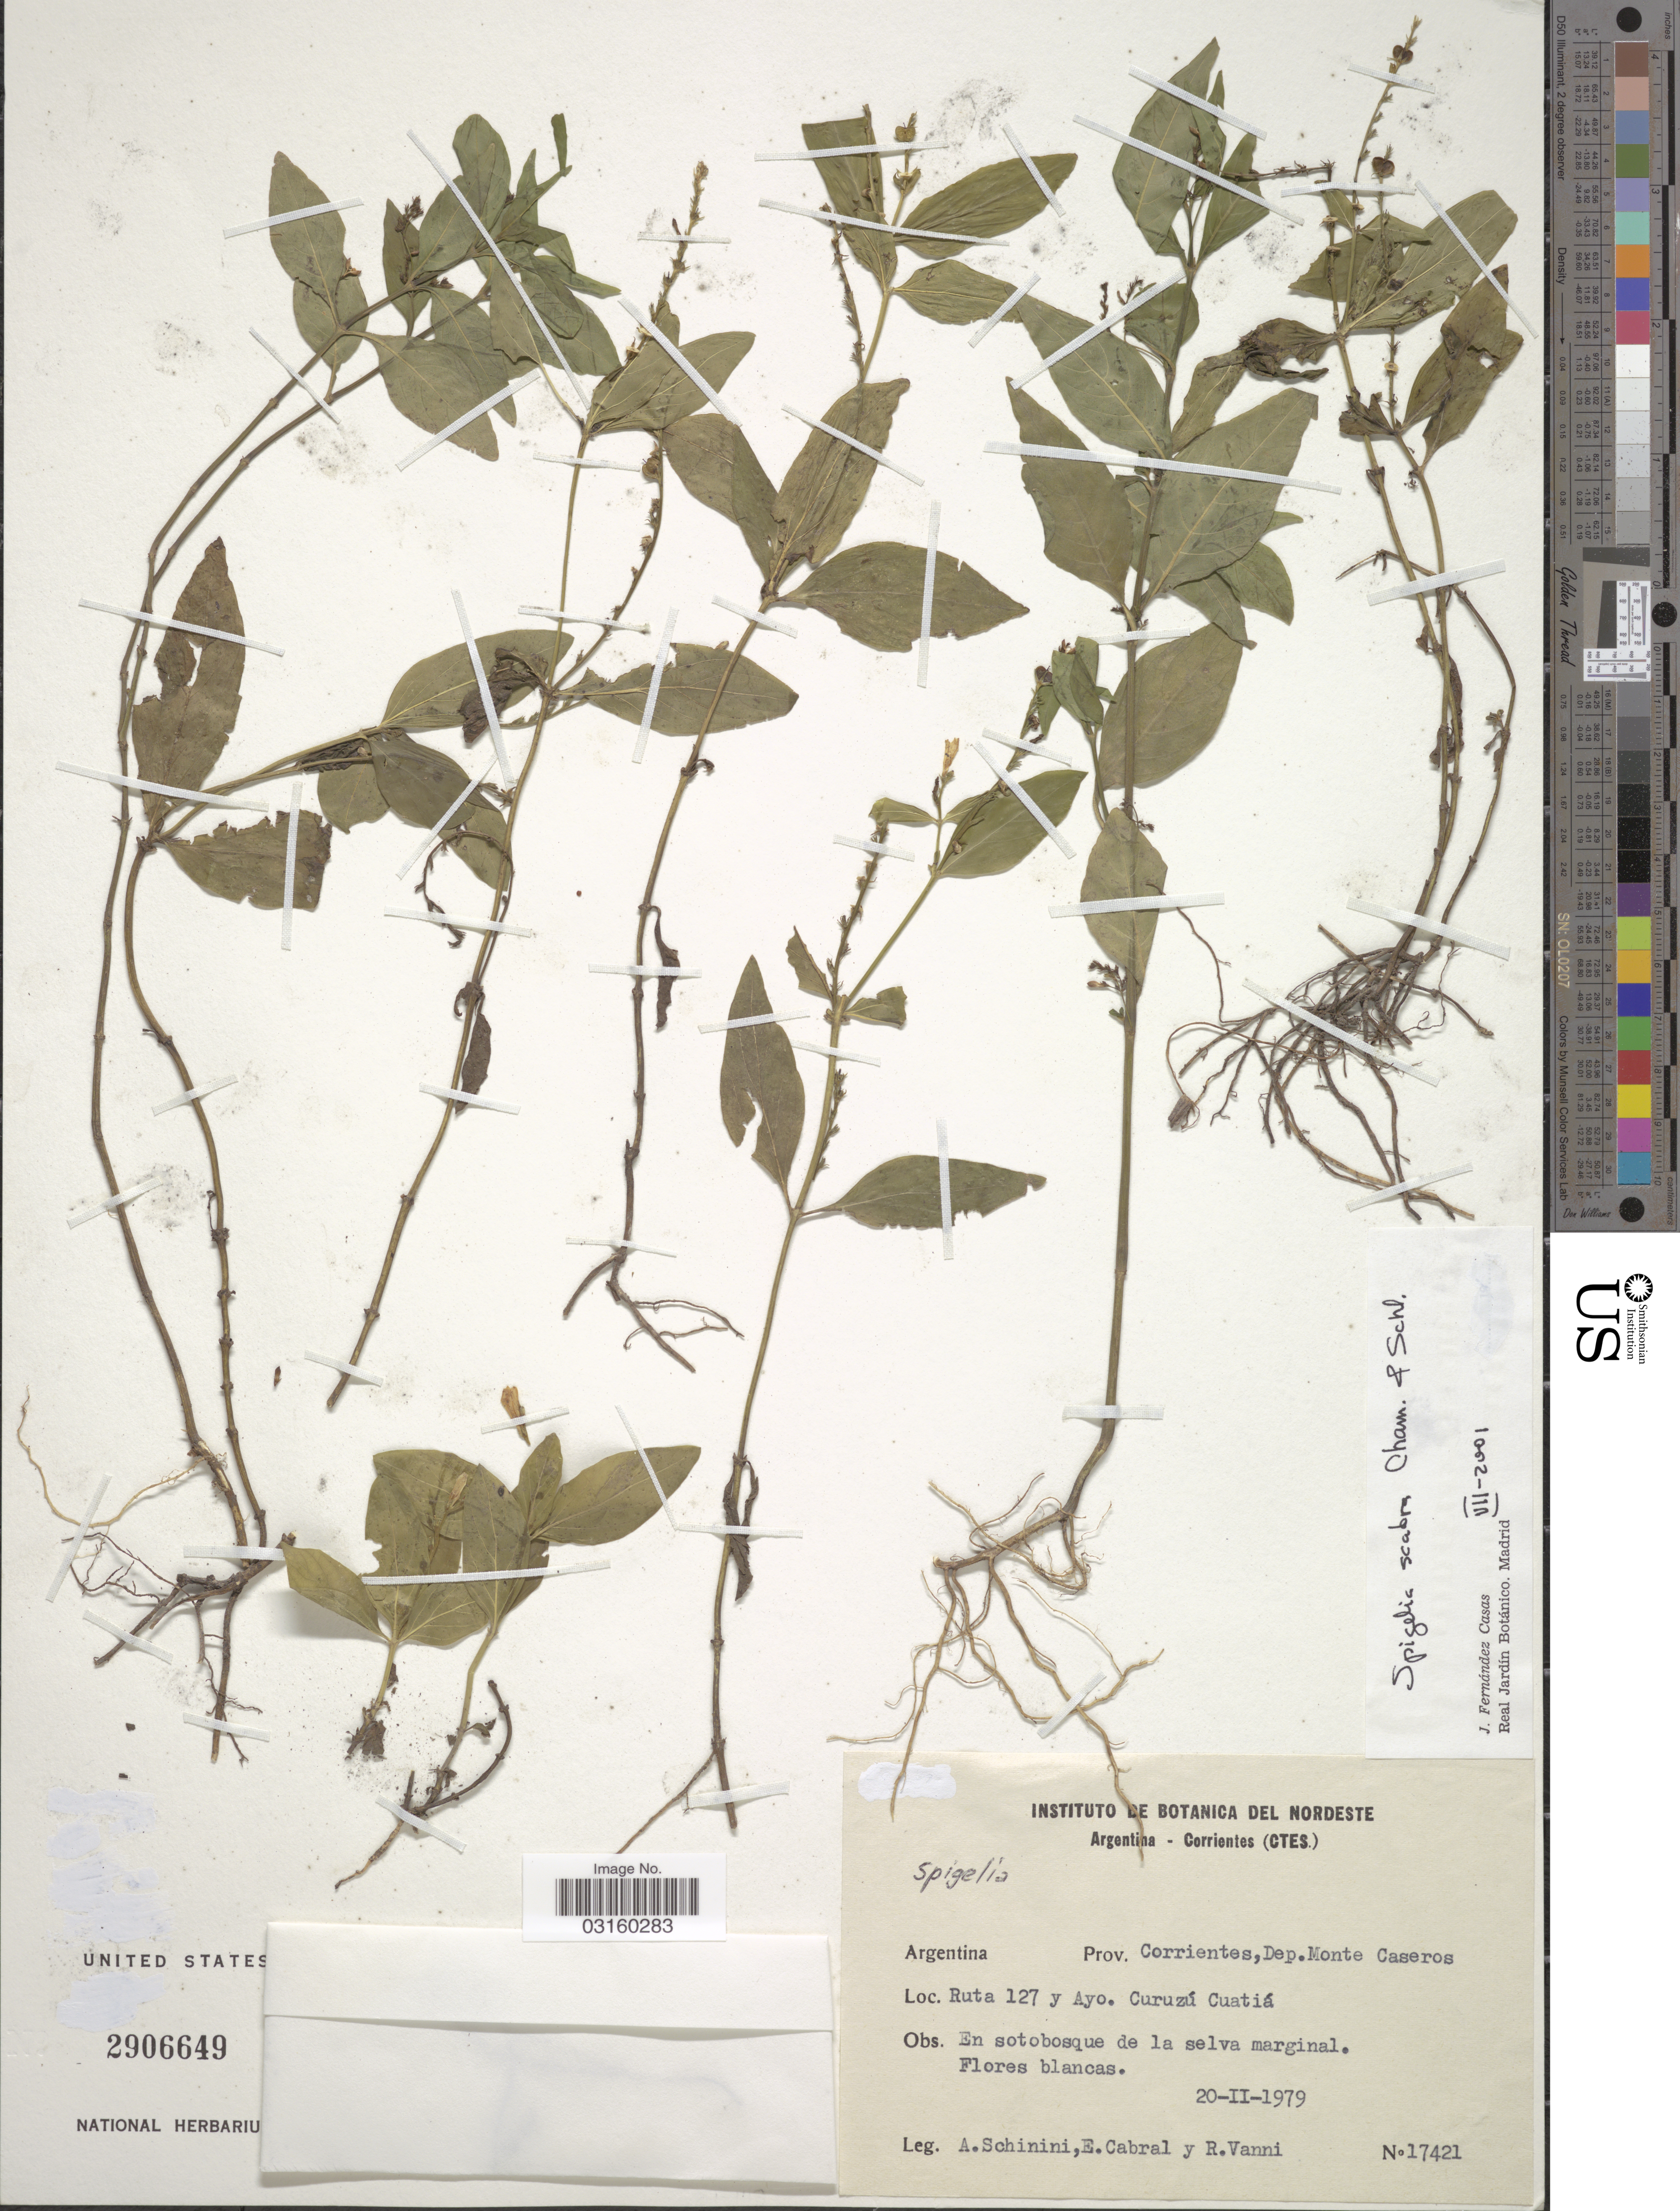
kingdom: Plantae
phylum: Tracheophyta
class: Magnoliopsida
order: Gentianales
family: Loganiaceae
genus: Spigelia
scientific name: Spigelia scabra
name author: Cham. & Schltdl.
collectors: A. Schinini, E. Cabral & R. Vanni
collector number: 17421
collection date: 1979-02-20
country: Argentina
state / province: Corrientes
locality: Prov. Corrientes, Dep. Monte Caseros, Ruta 127 y Ayo, Curuzú Cuatiá.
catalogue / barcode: US 2906649